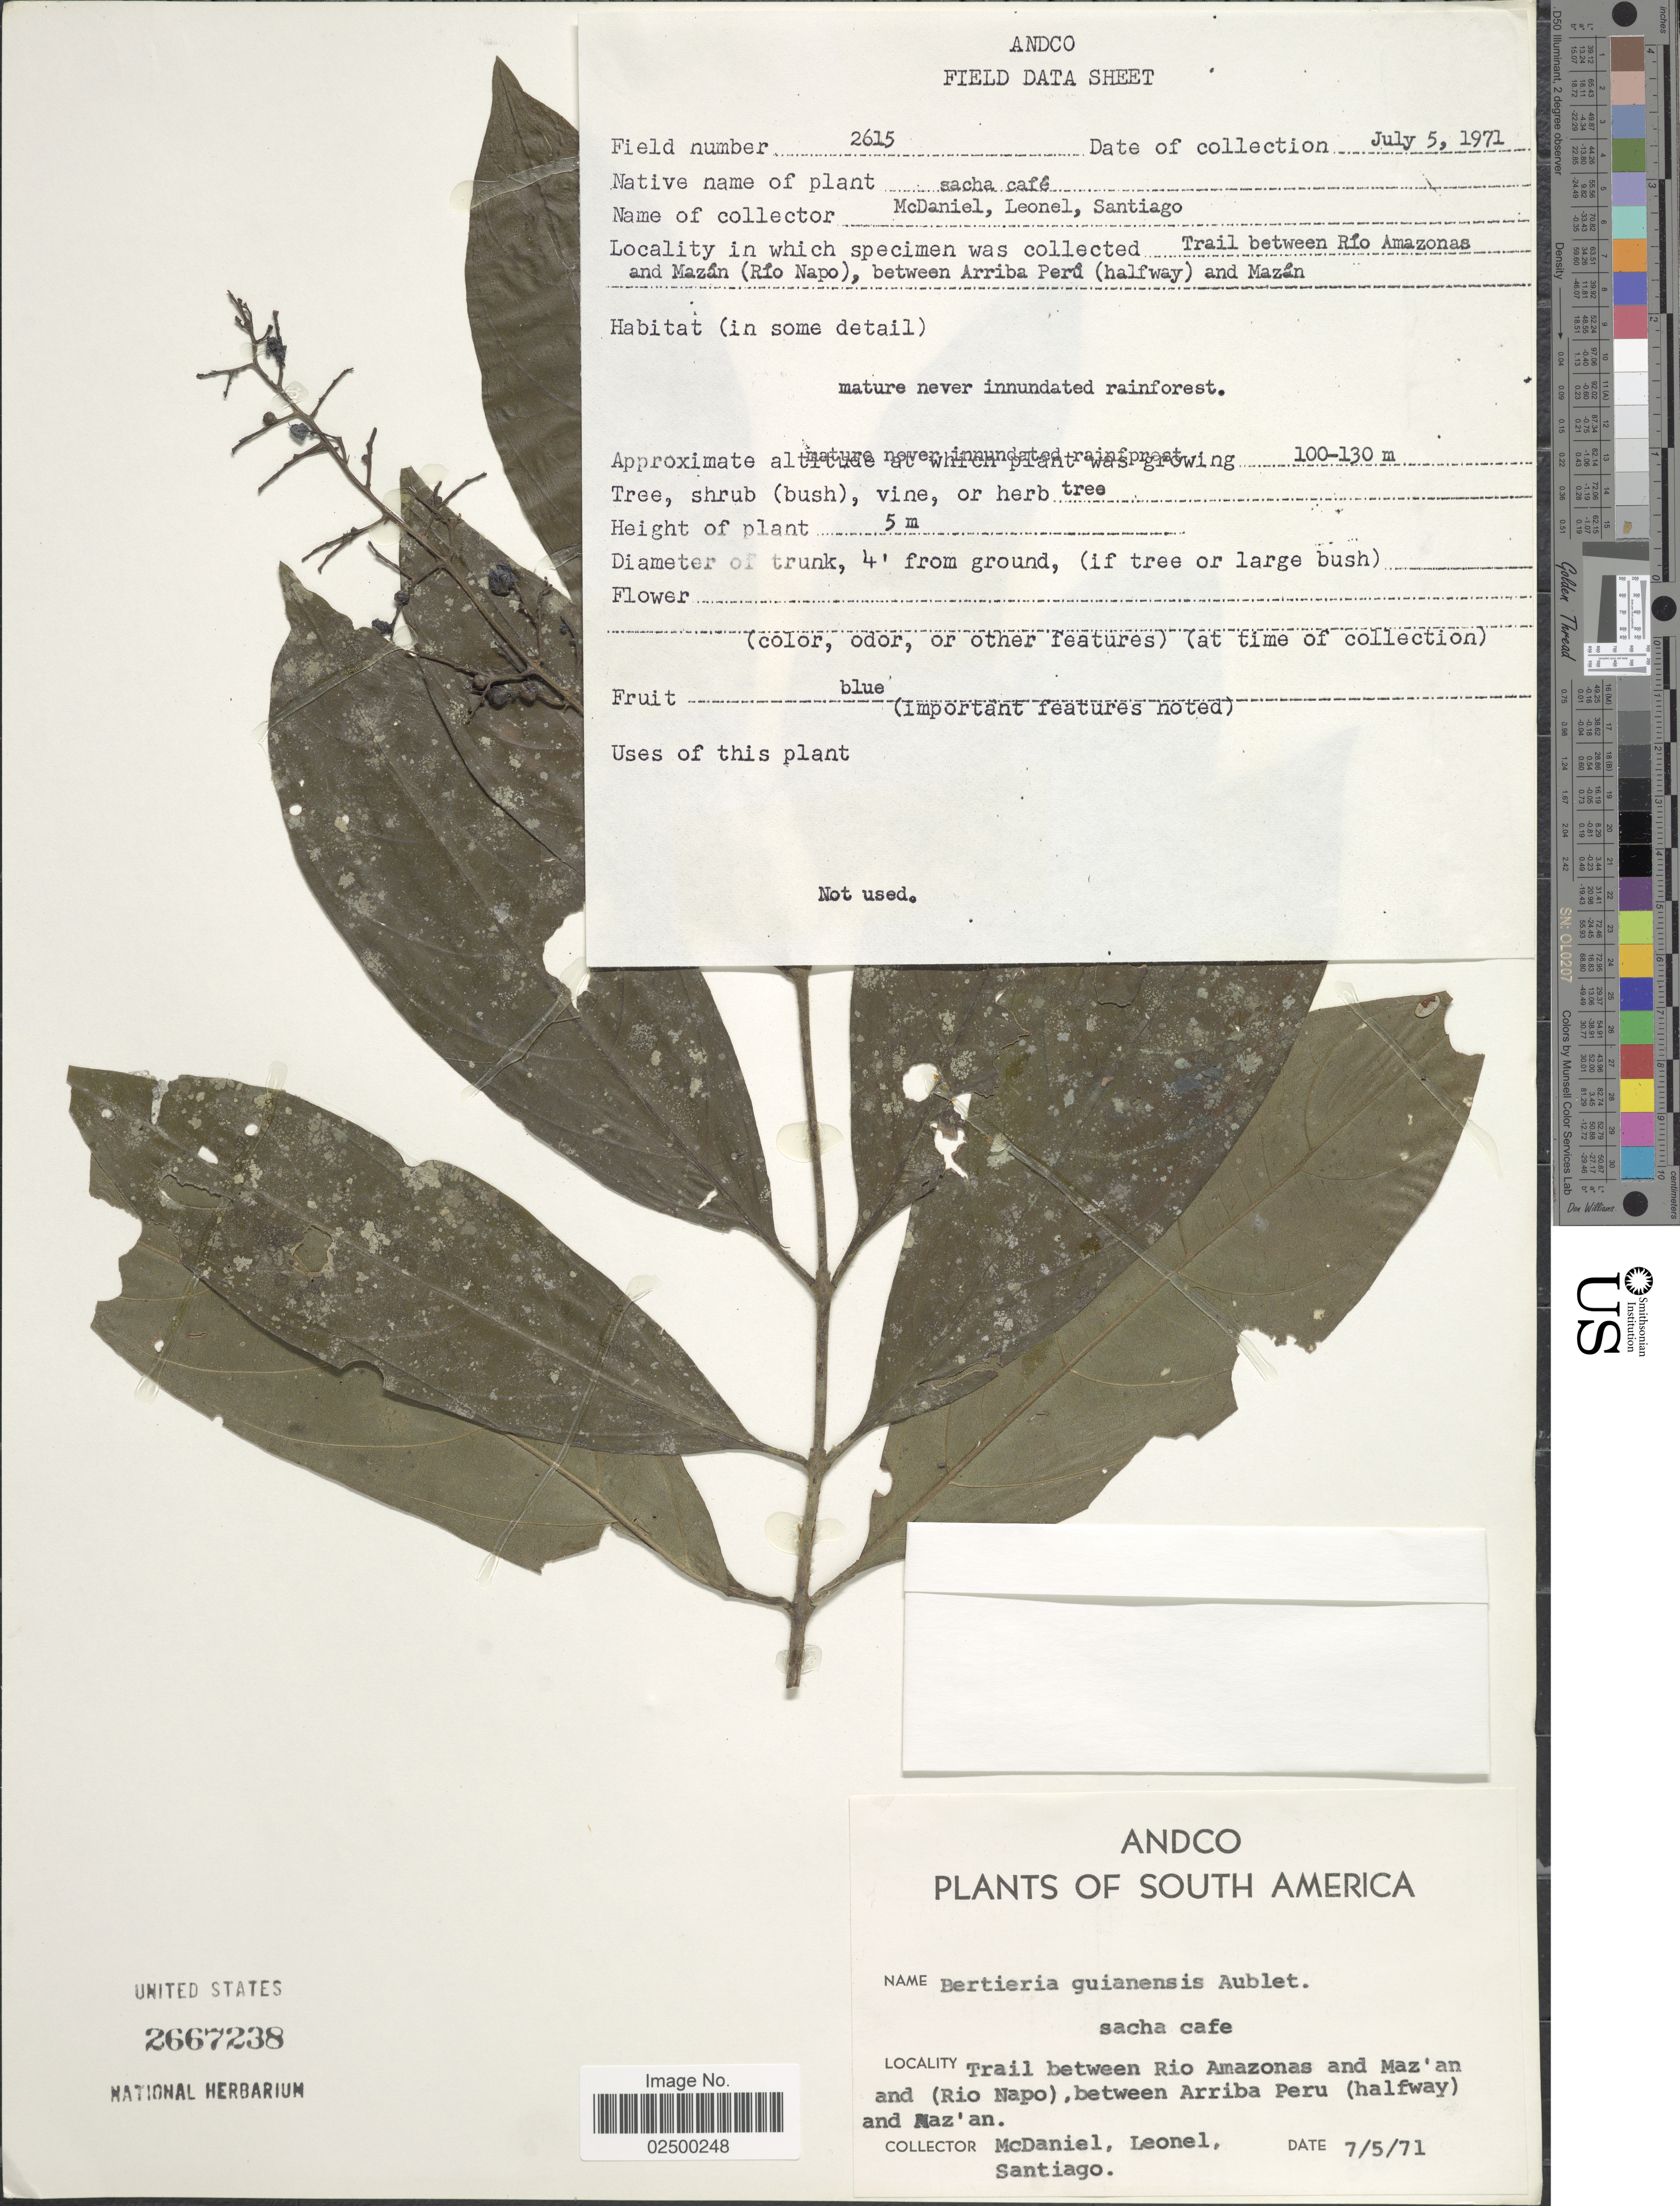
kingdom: Plantae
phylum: Tracheophyta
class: Magnoliopsida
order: Gentianales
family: Rubiaceae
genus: Bertiera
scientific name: Bertiera guianensis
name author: Aubl.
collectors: -- McDaniel, -- Leonel & -. Santiago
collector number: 2615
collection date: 1971-07-05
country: Peru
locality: Trail between Rio Amazonas, and Maz'an and (Rio Napo), between Arriba Peru (halfway) and Naz'an.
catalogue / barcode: US 2667238